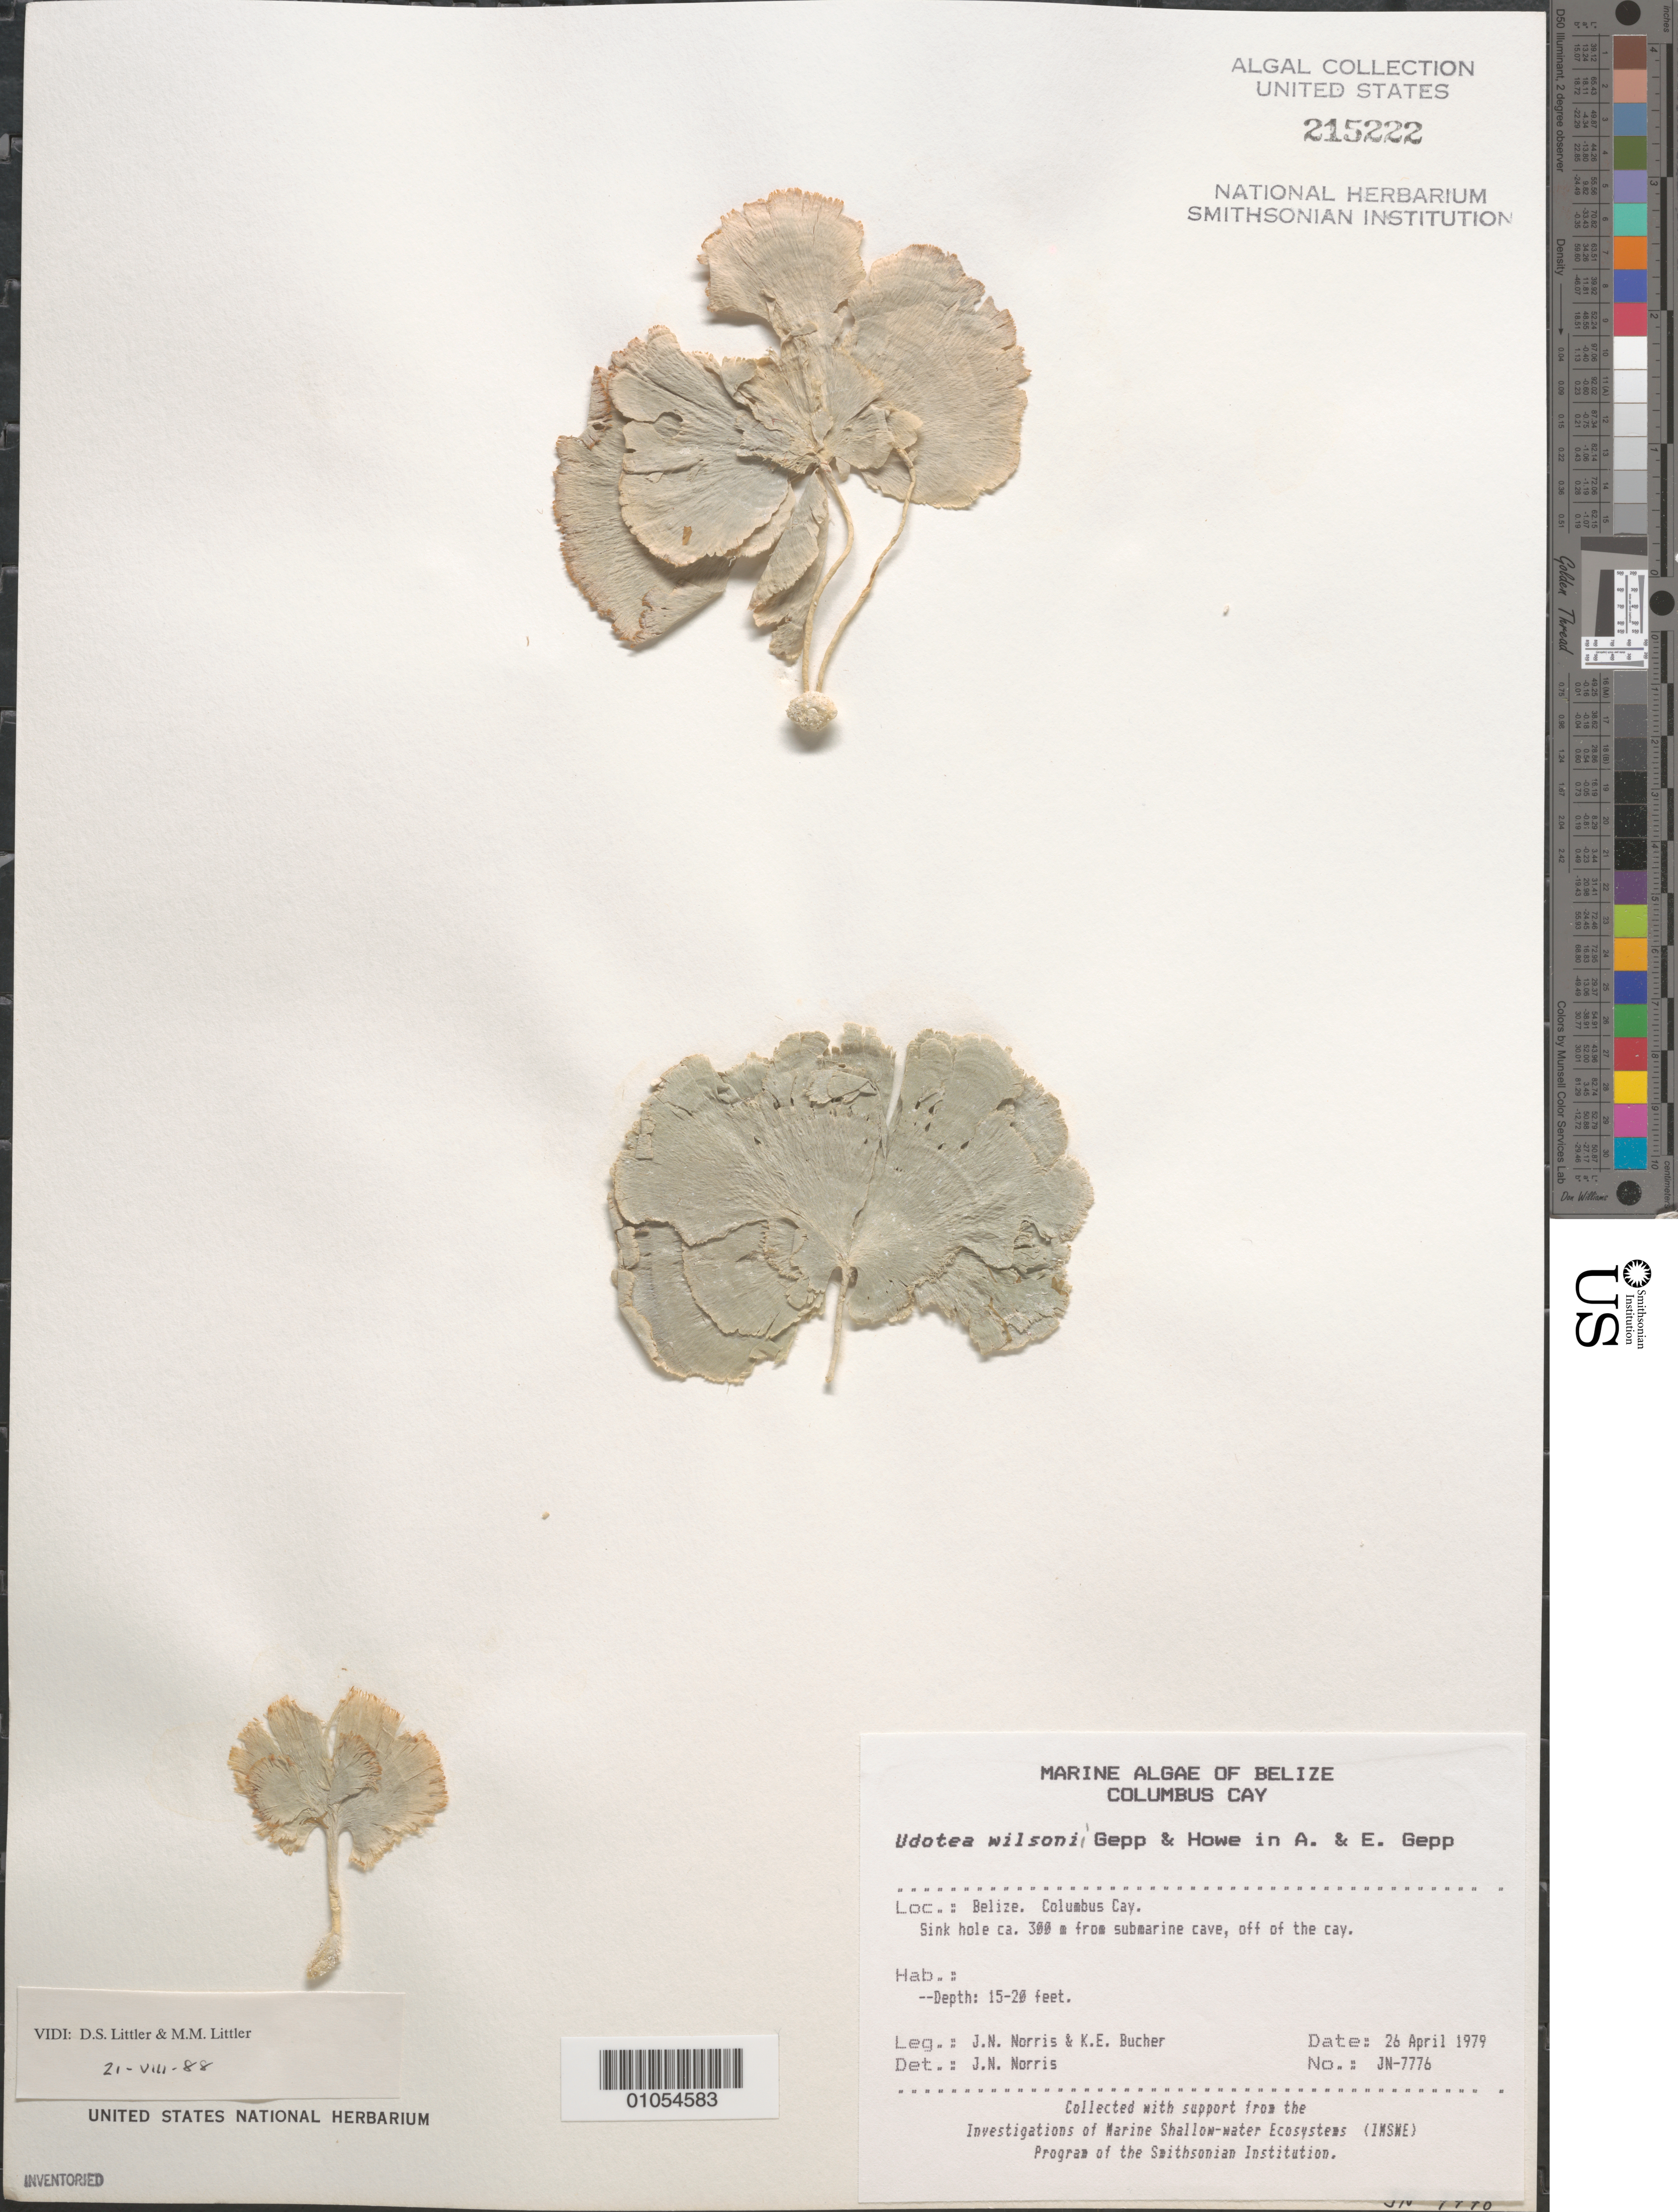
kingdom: Plantae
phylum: Chlorophyta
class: Ulvophyceae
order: Bryopsidales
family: Udoteaceae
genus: Udotea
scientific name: Udotea wilsonii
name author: A. Gepp et al. in A. Gepp & E. Gepp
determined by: Norris, James N.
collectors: J. N. Norris & K. E. Bucher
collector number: JN-7776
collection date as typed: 26 Apr 1979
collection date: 1979-04-26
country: Belize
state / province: Stann Creek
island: Columbus Cay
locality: Sink hole ca. 300 m from submarine cave, off of the cay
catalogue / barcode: US 215222